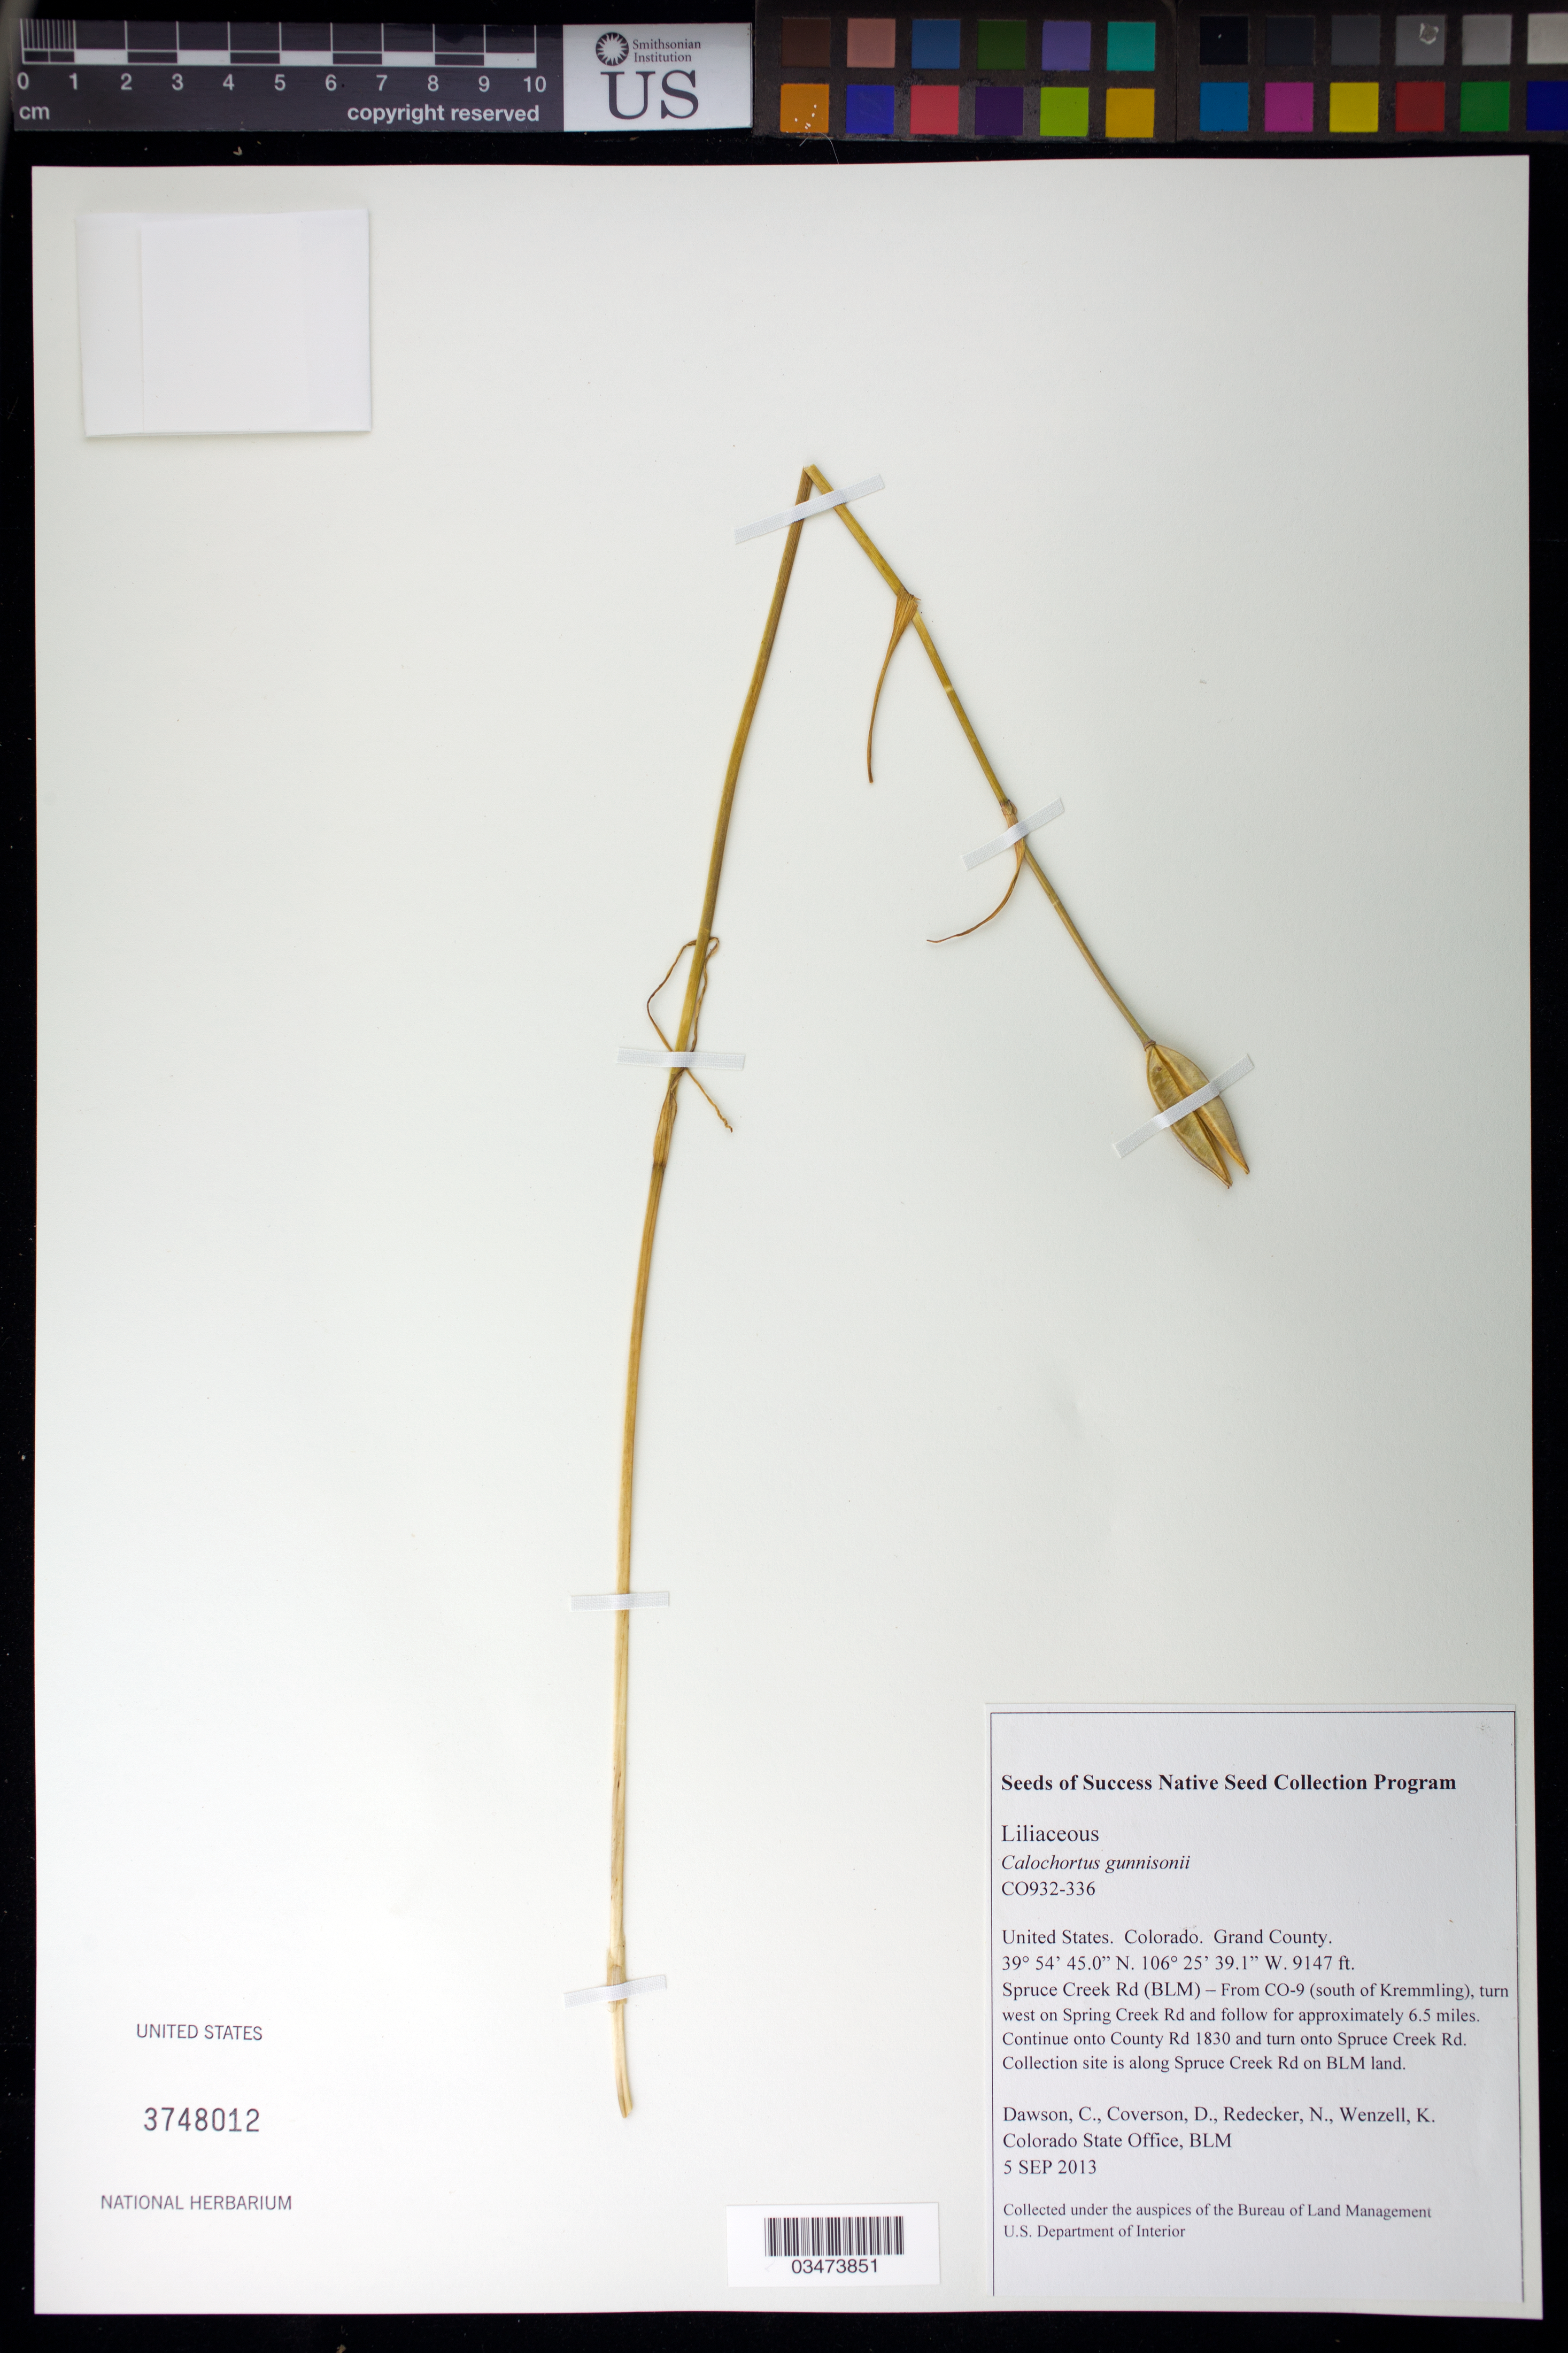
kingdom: Plantae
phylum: Tracheophyta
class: Liliopsida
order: Liliales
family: Liliaceae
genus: Calochortus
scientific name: Calochortus gunnisonii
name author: S. Watson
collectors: C. Dawson, D. Coverson, N. Redecker & K. Wenzell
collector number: CO932-336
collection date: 2013-09-05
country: United States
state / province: Colorado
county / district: Grand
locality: Along Spruce Creek on BLM land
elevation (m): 2788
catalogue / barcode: US 3748012